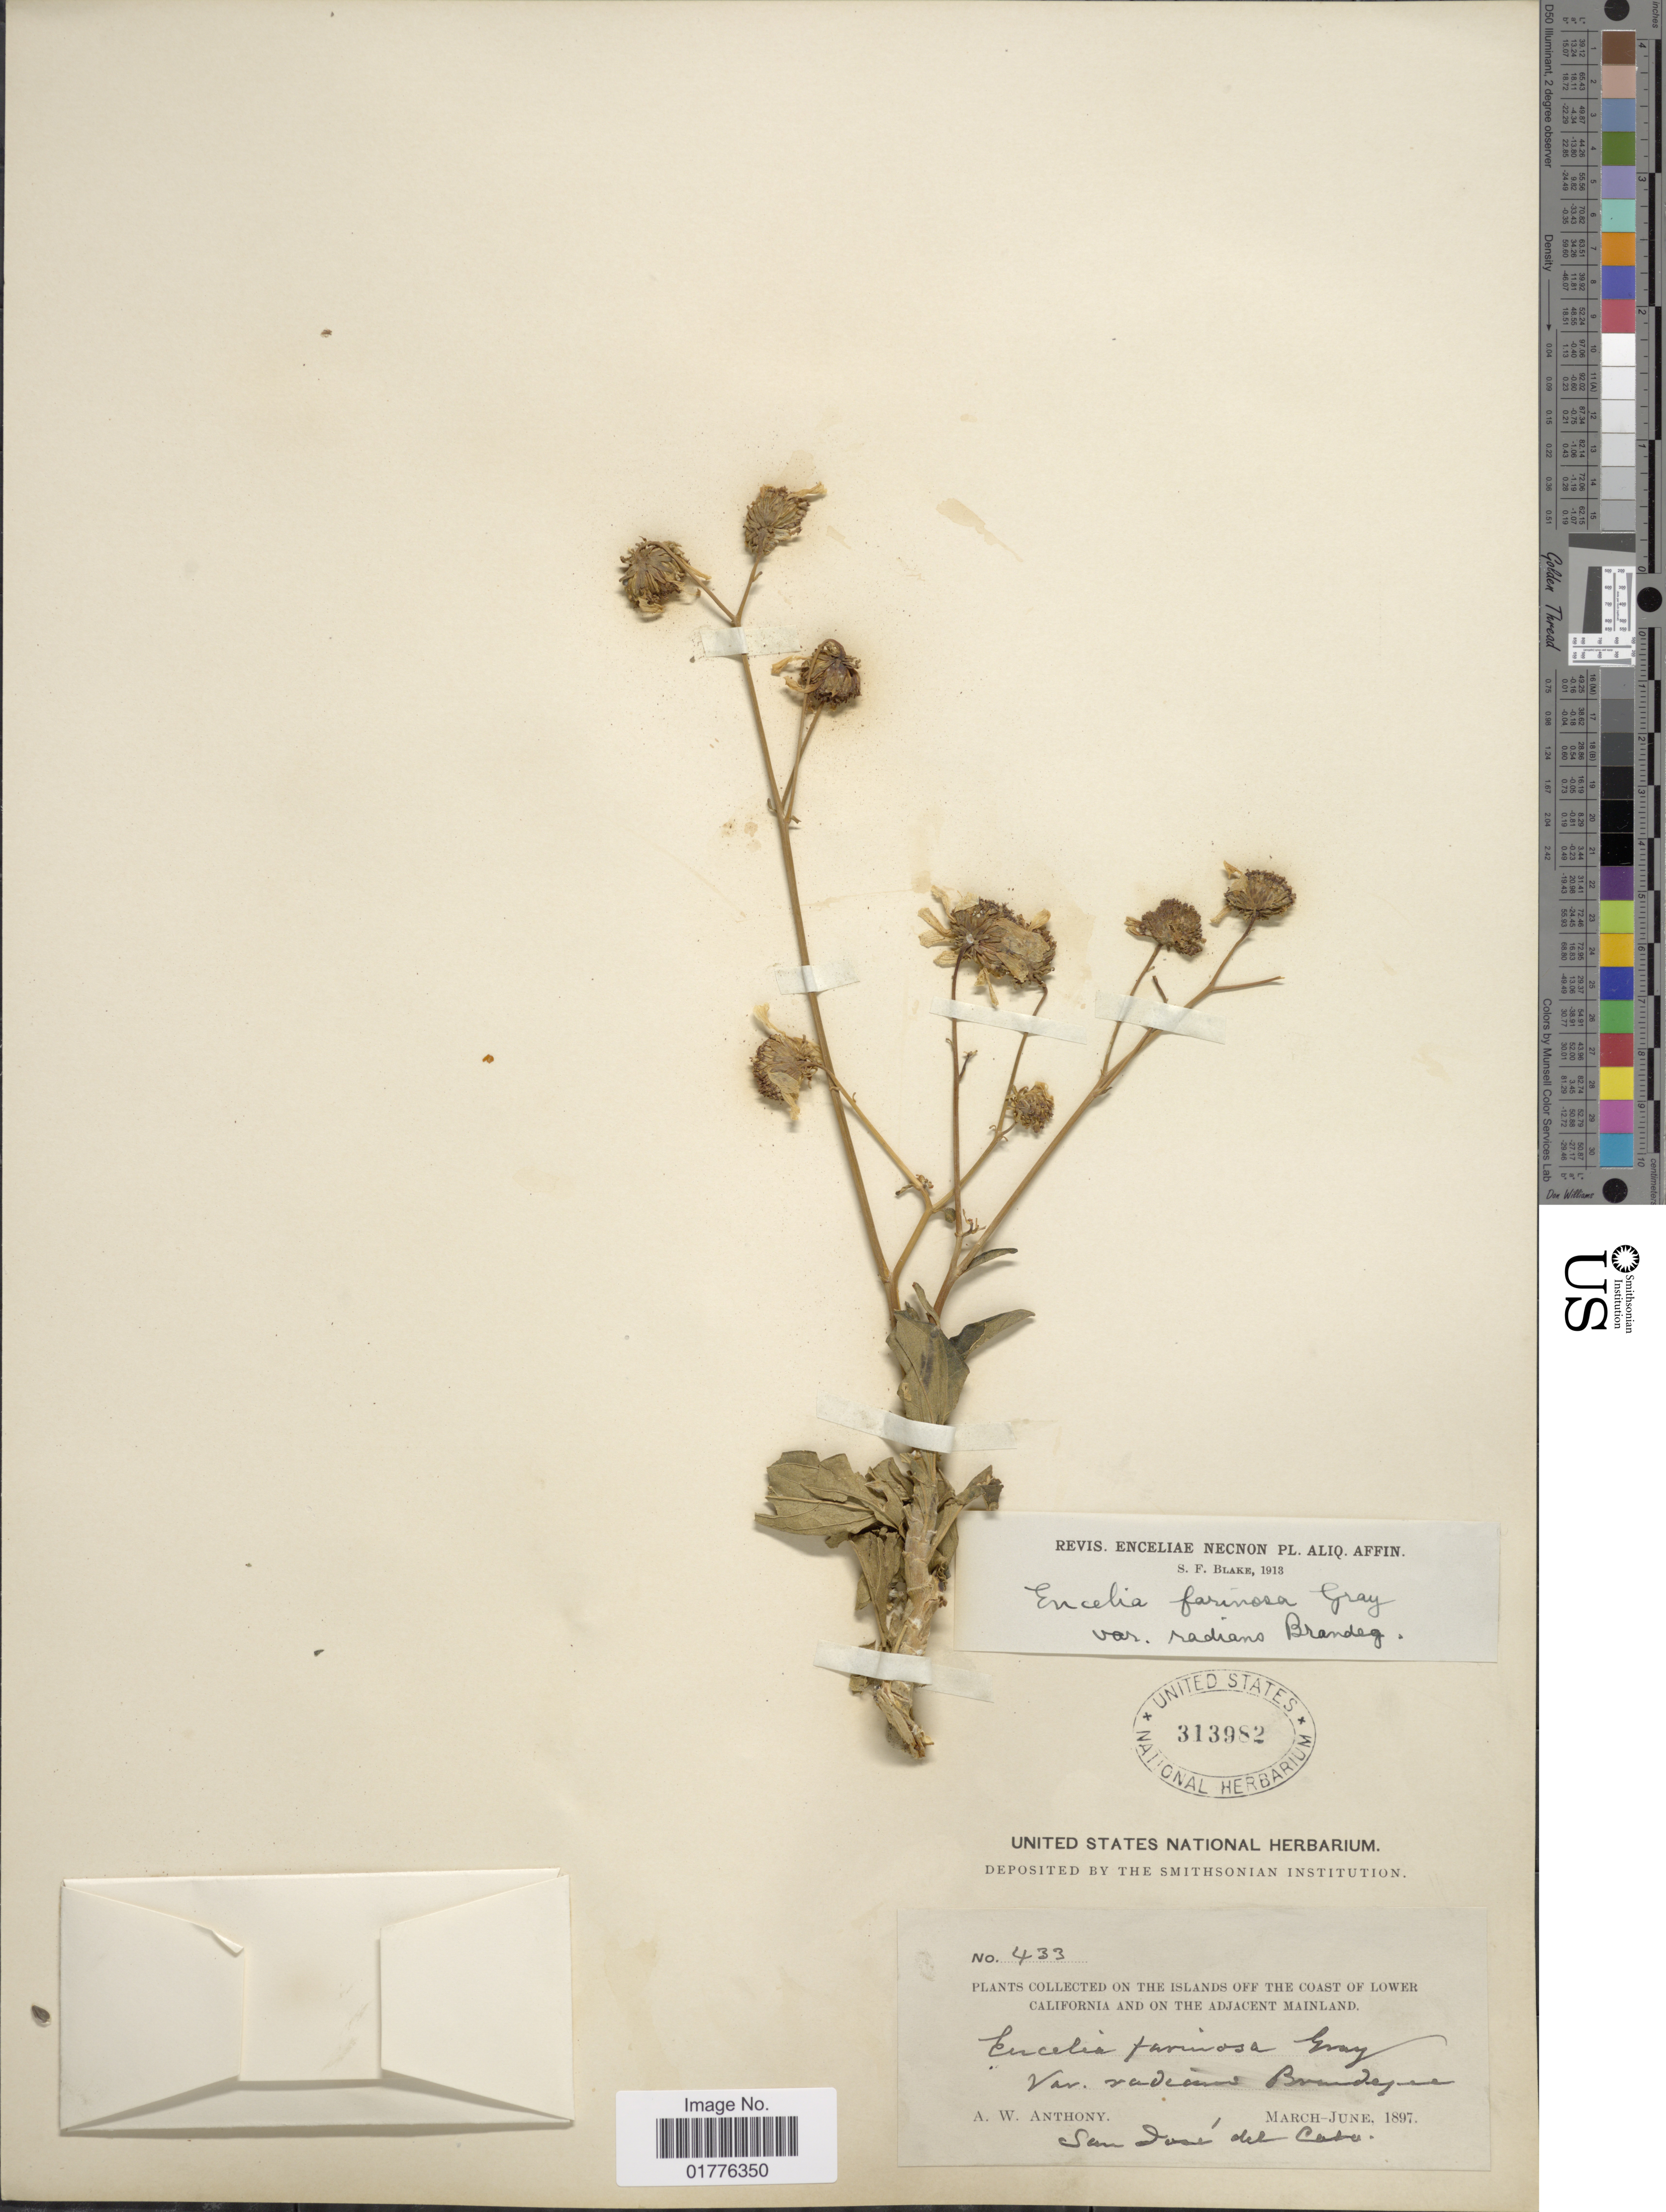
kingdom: Plantae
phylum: Tracheophyta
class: Magnoliopsida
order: Asterales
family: Asteraceae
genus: Encelia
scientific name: Encelia farinosa var. radians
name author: Brandegee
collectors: A. W. Anthony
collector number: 433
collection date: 1897-03/1897-06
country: Mexico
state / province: Baja California Sur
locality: On the Islands off the coast of Lower California and on the Adjacent Mainland, San Jose'del Cabo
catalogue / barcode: US 313982